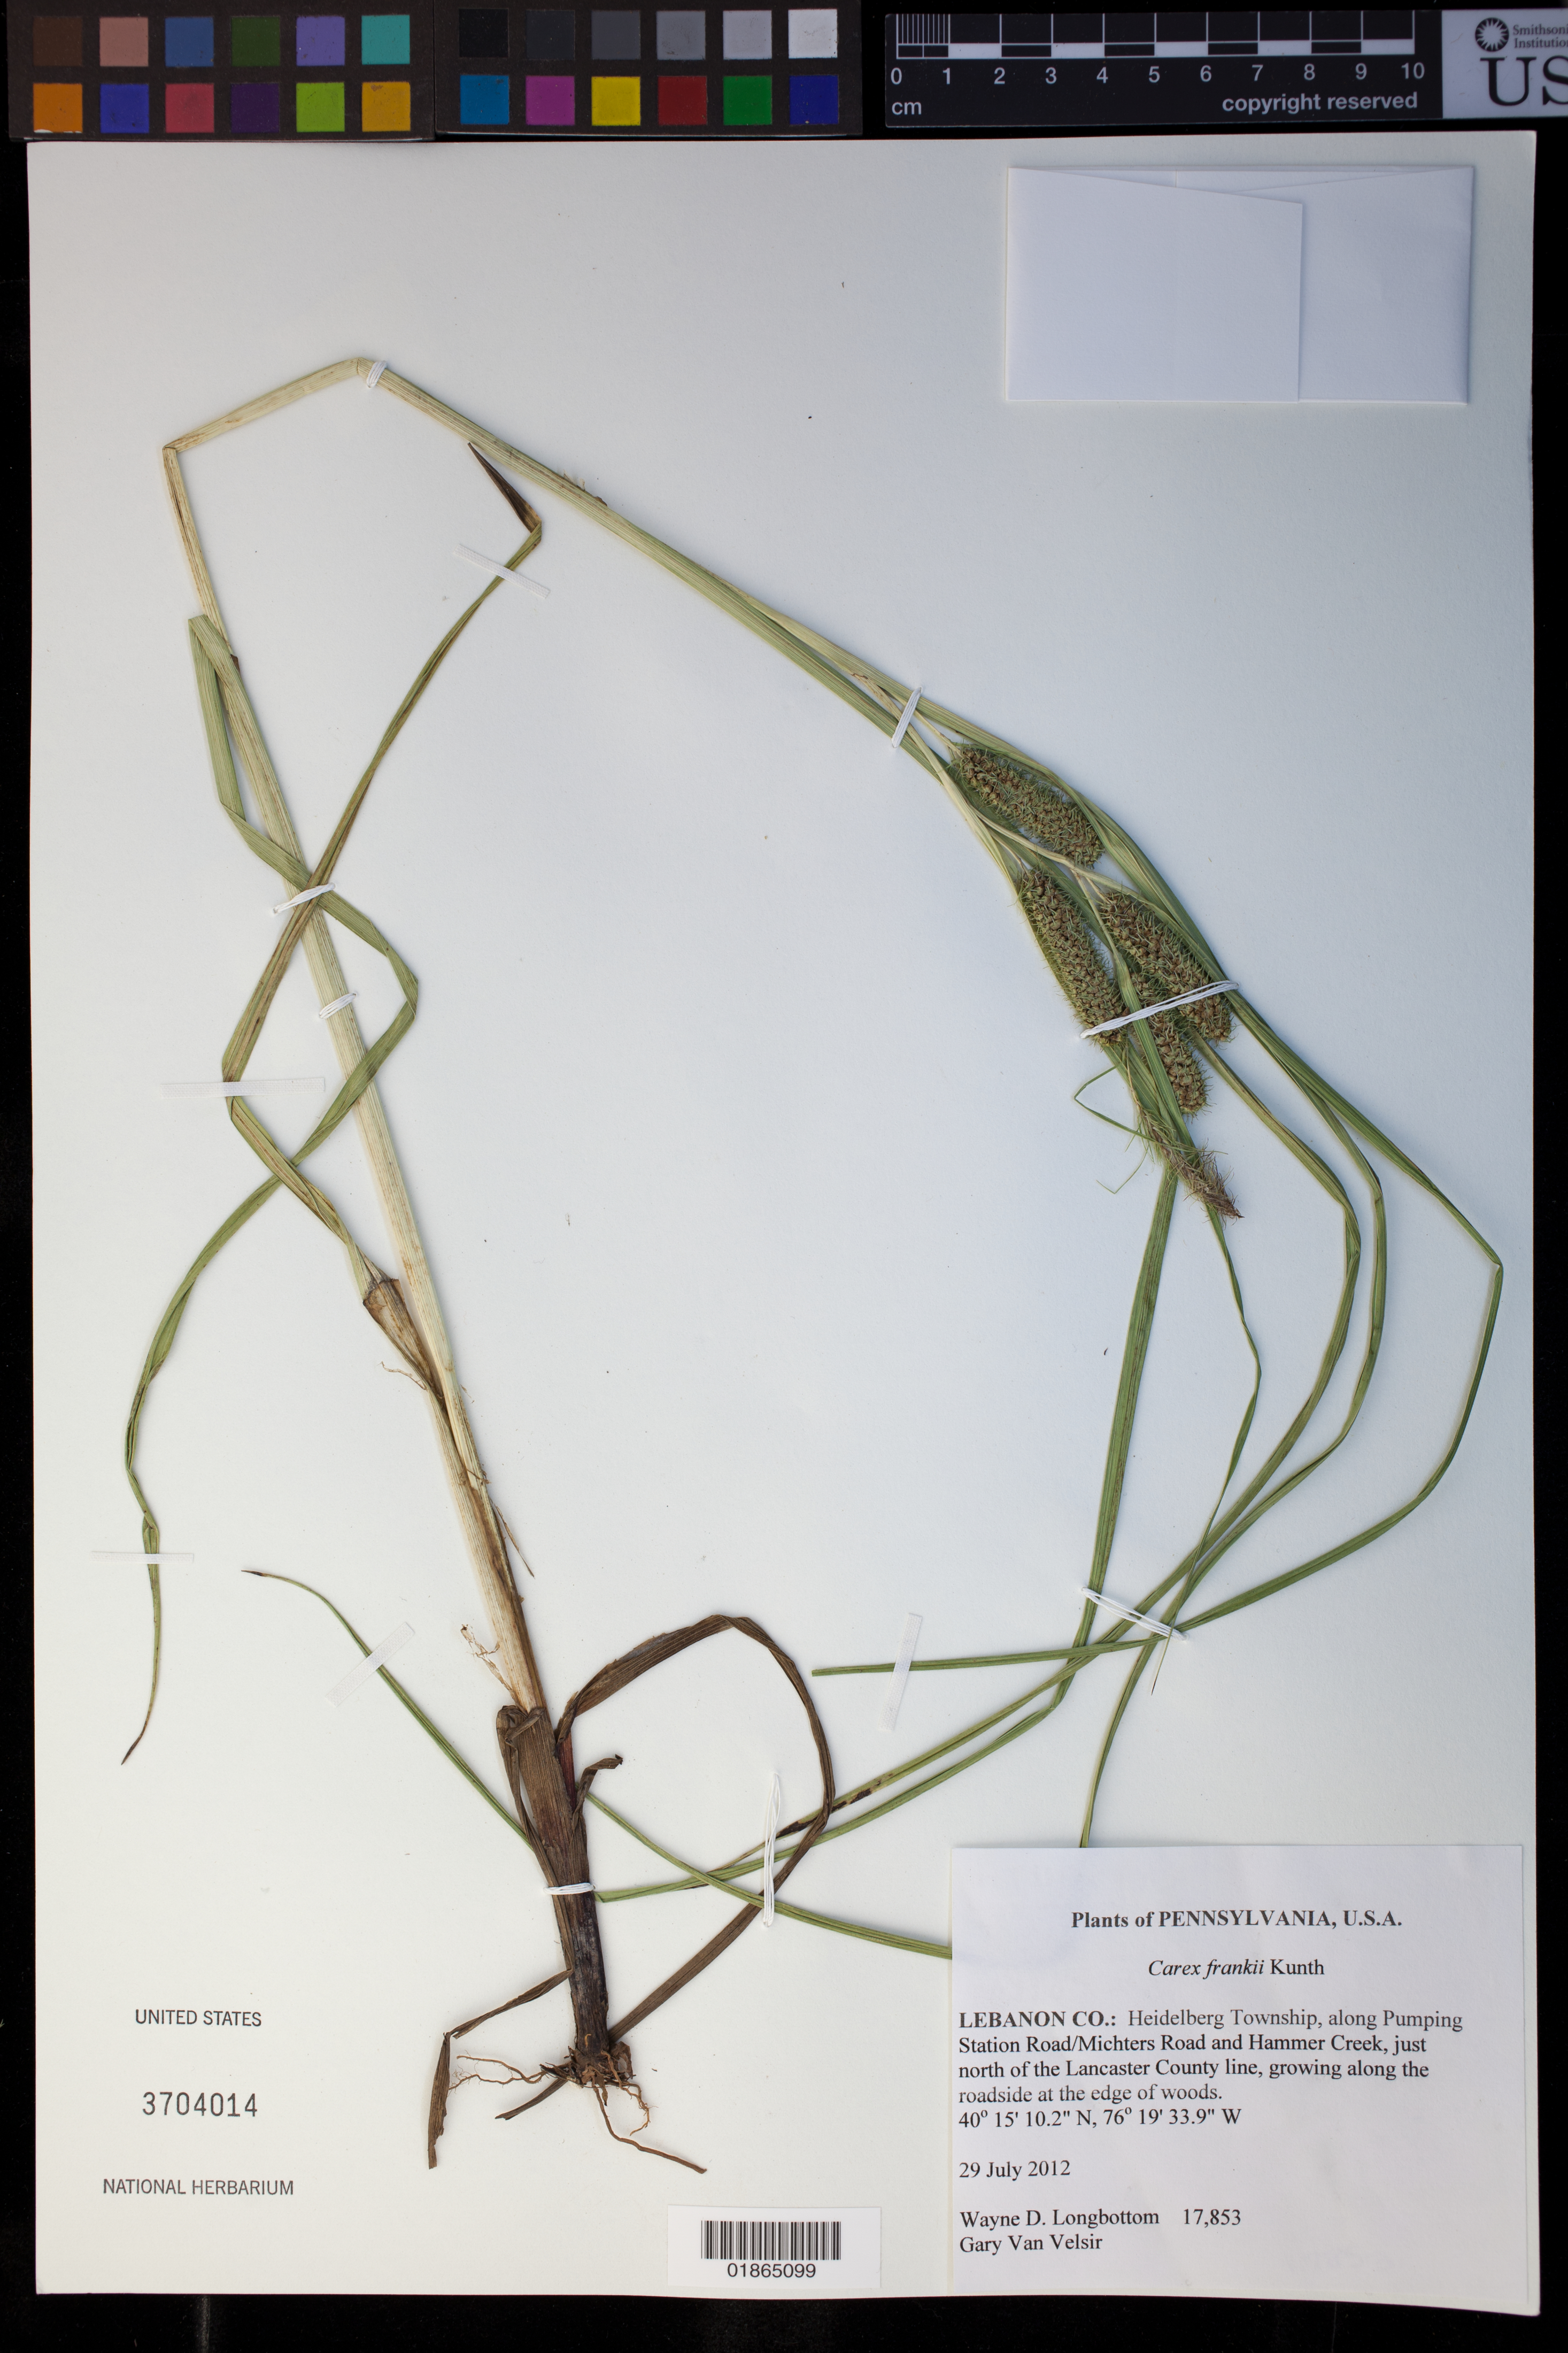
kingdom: Plantae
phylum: Tracheophyta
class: Liliopsida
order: Poales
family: Cyperaceae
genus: Carex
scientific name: Carex frankii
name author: Kunth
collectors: W. D. Longbottom & G. Van Velsir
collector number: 17853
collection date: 2012-07-29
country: United States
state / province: Pennsylvania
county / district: Lebanon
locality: Heidelberg Township, along Pumping Station Road/Michters Road and Hammer Creek, just north of the Lancaster County line.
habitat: Growing along the roadside at the edge of the woods.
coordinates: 40 15 10.2 N, 76 19 33.9 W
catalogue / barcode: US 3704014